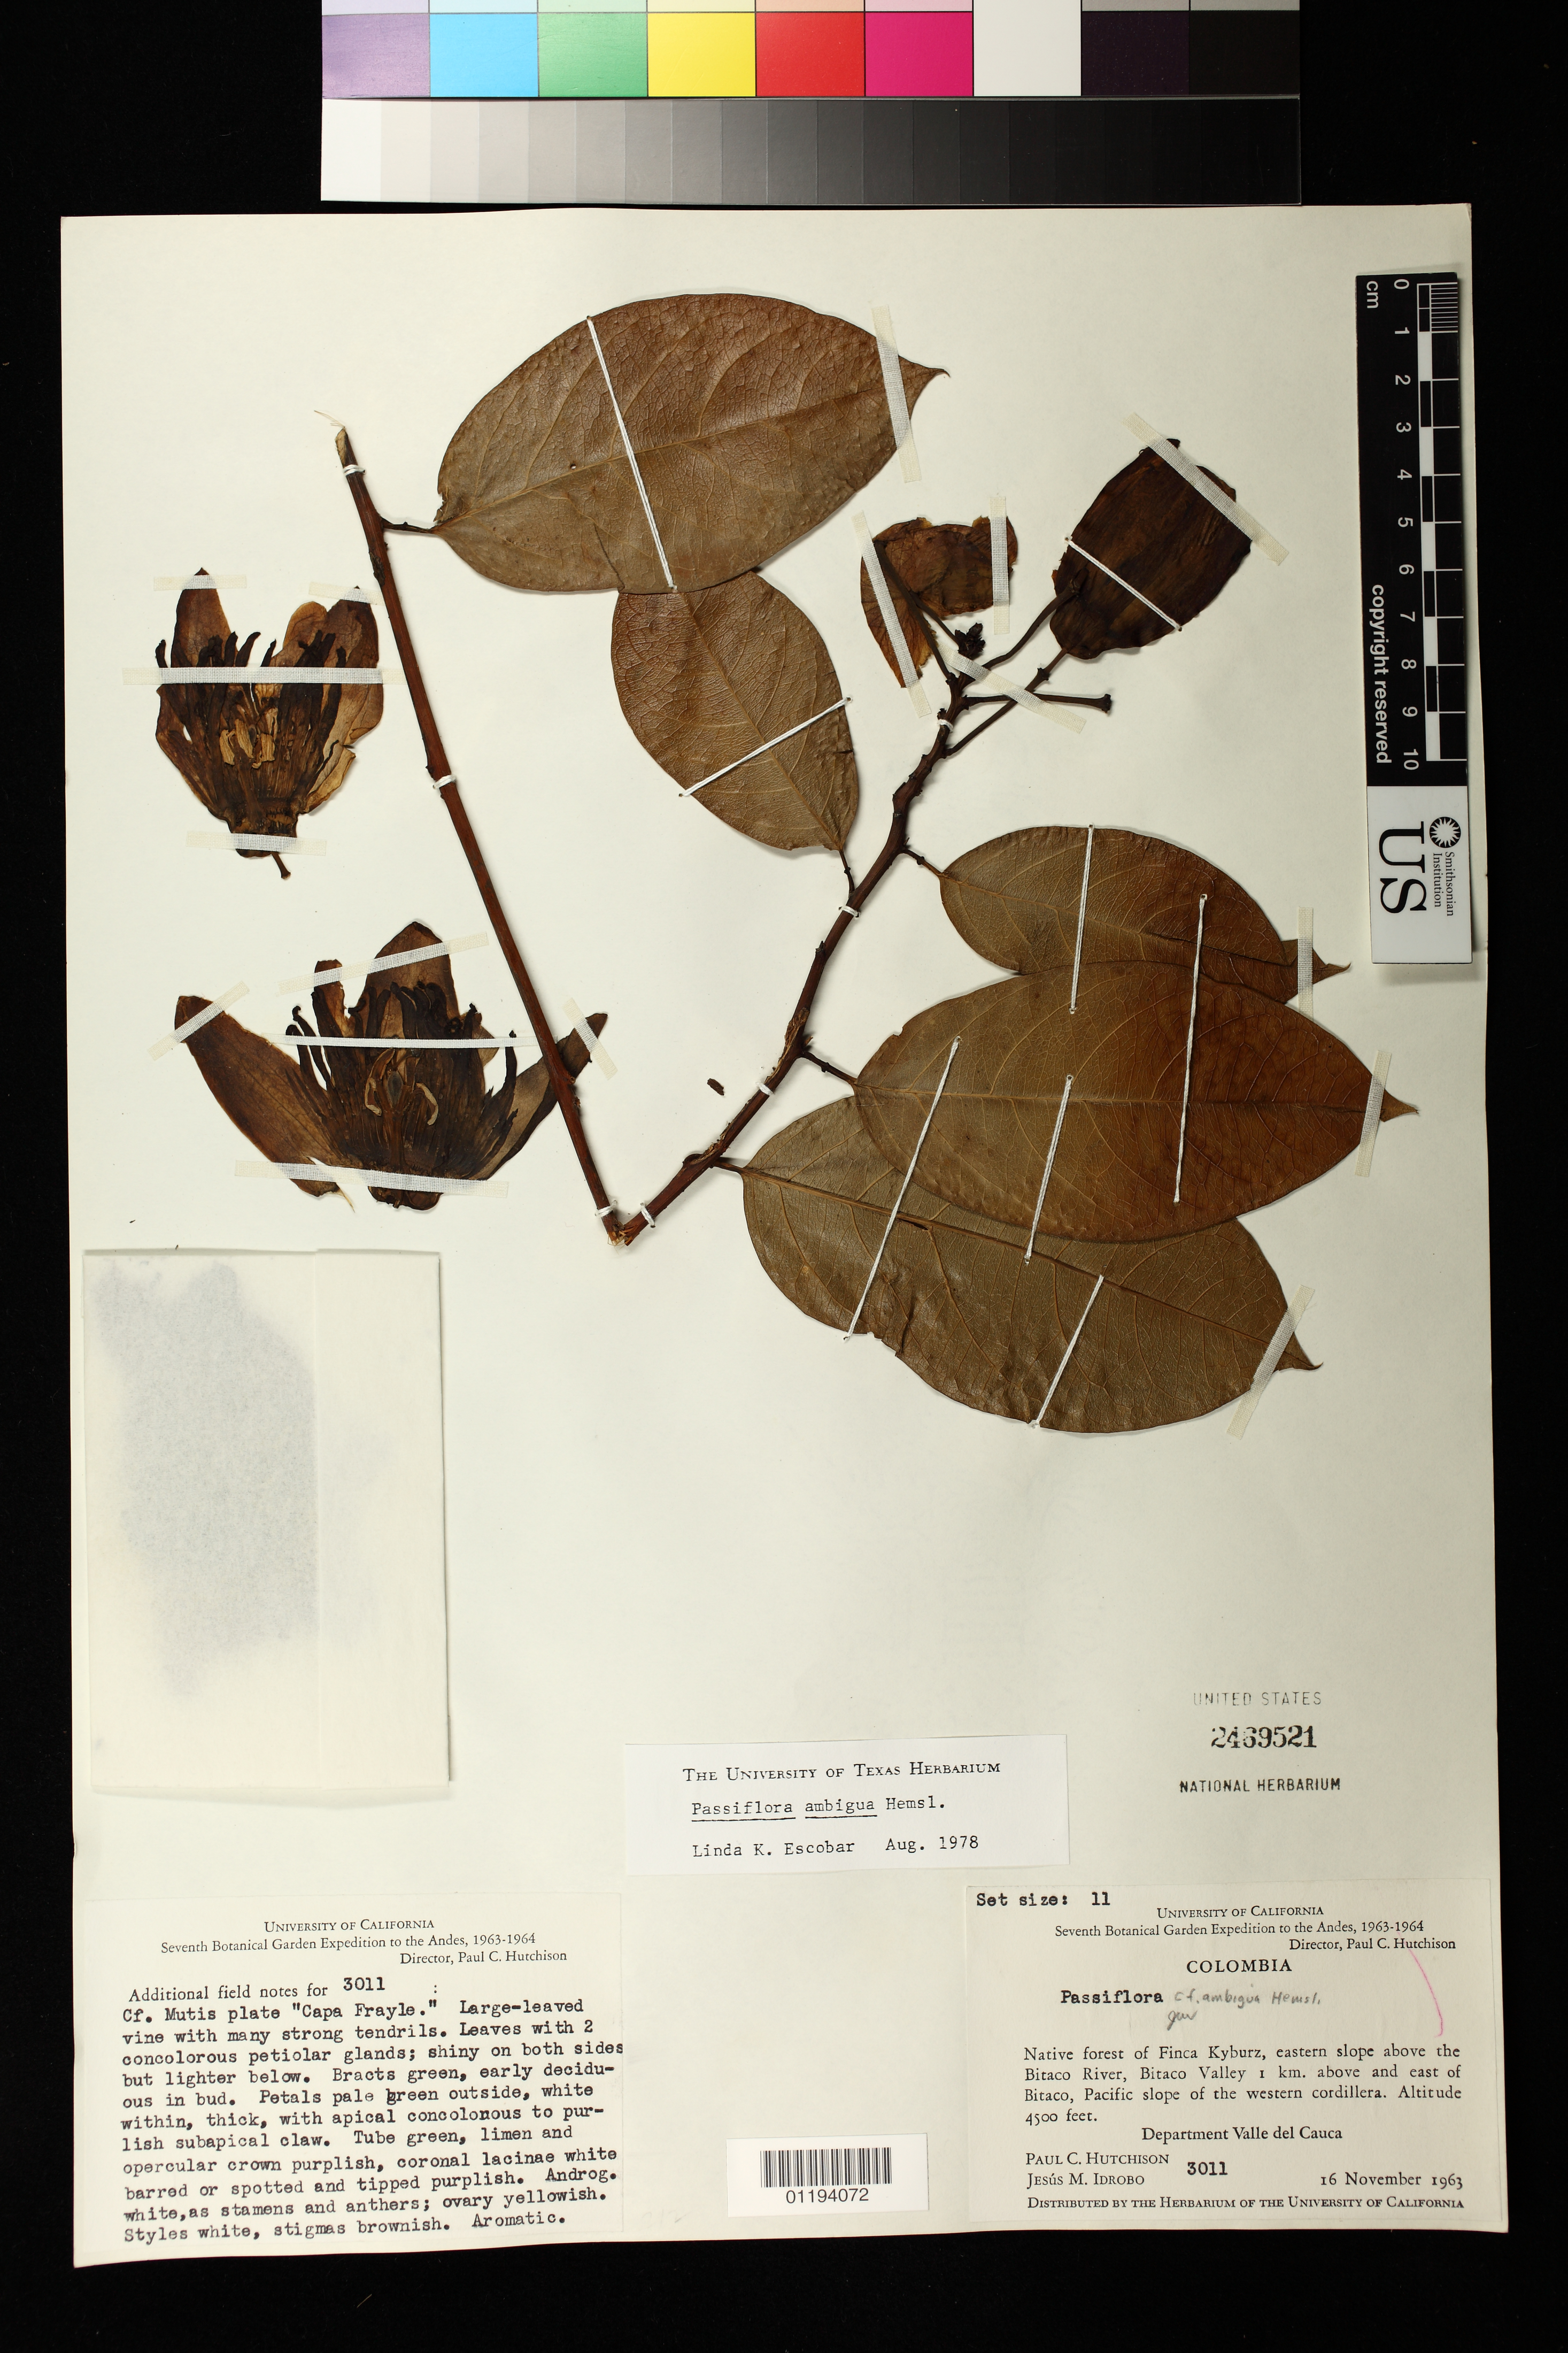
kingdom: Plantae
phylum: Tracheophyta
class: Magnoliopsida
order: Malpighiales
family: Passifloraceae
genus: Passiflora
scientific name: Passiflora ambigua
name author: Hemsl.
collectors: P. C. Hutchison & J. M. Idrobo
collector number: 3011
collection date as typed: Nov 16 1963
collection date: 1963-11-16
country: Colombia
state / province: Valle del Cauca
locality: Native forest of Finca Kyburz, eastern slope above the Bitaco River, Bitaco Valley 1 km. above and east of Bitaco, Pacific slope of the western cordillera.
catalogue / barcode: US 2469521